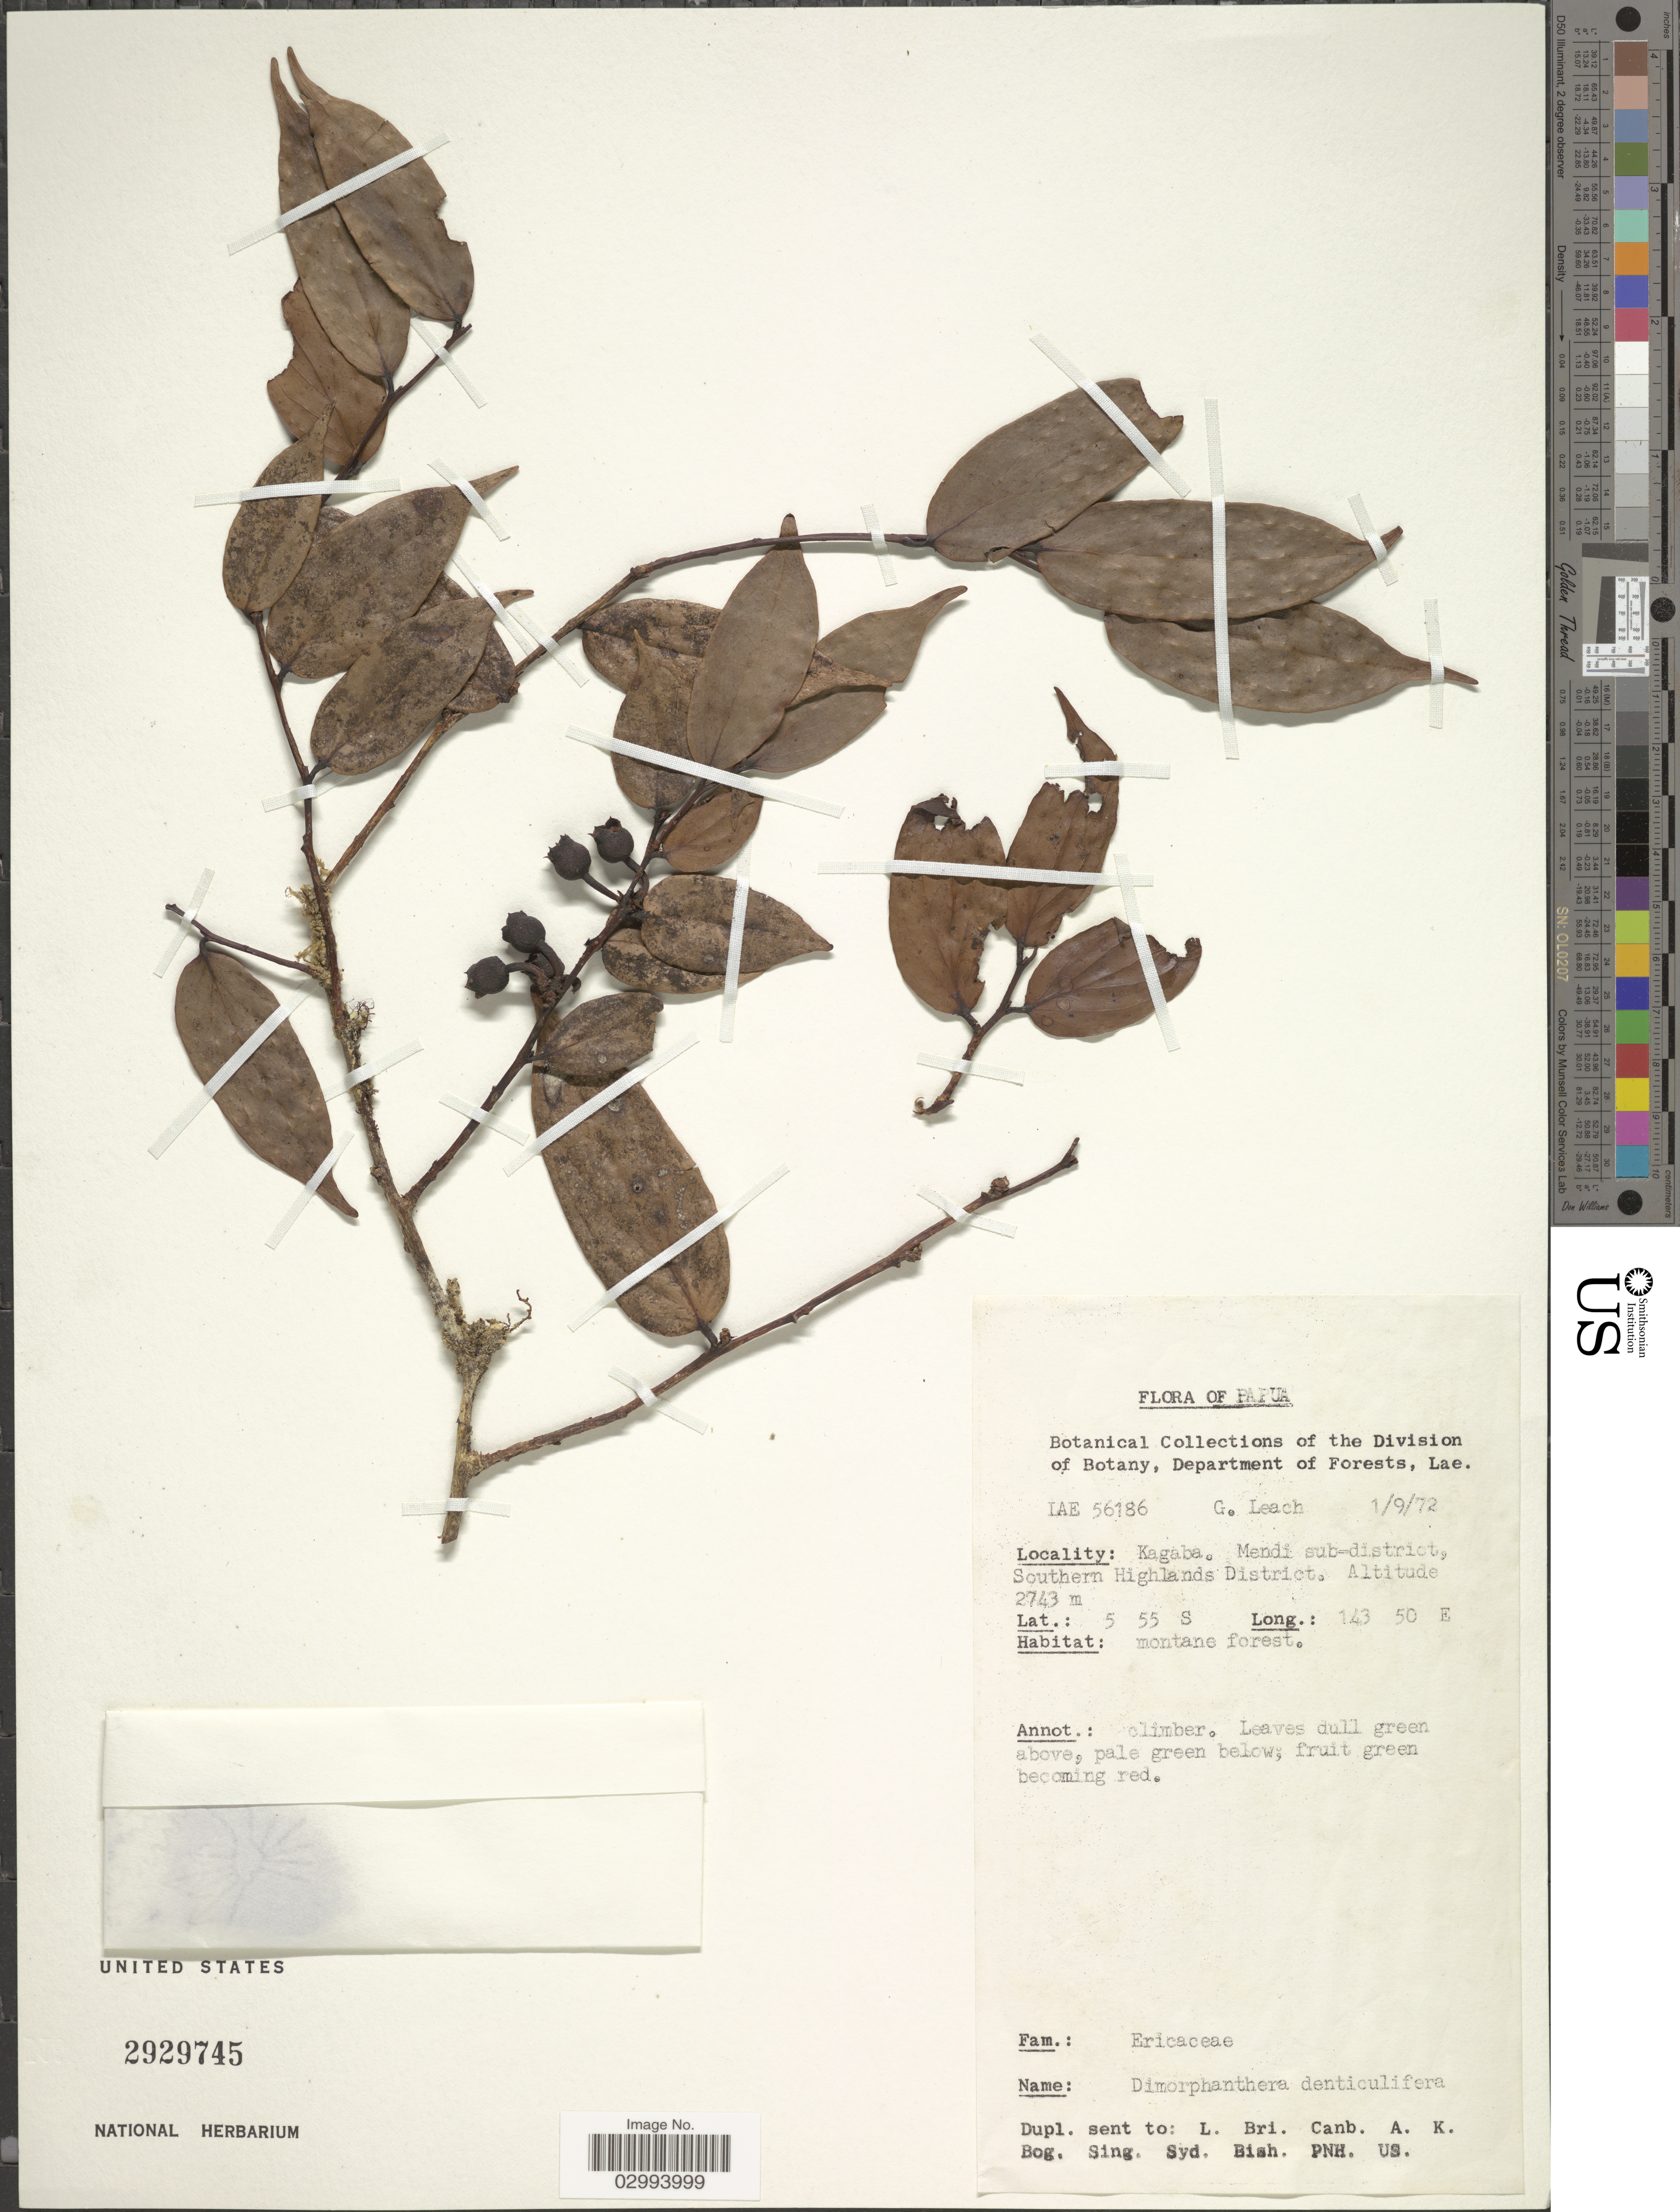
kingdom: Plantae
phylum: Tracheophyta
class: Magnoliopsida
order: Ericales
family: Ericaceae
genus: Dimorphanthera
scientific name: Dimorphanthera denticulifera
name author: Sleumer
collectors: G. Leach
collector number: LAE56186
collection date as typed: Transcribed d/m/y: 10/9/72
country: Papua New Guinea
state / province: Southern Highlands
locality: Kagaba. Mendi sub-district, Southern Highlands District.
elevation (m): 2743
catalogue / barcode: US 2929745